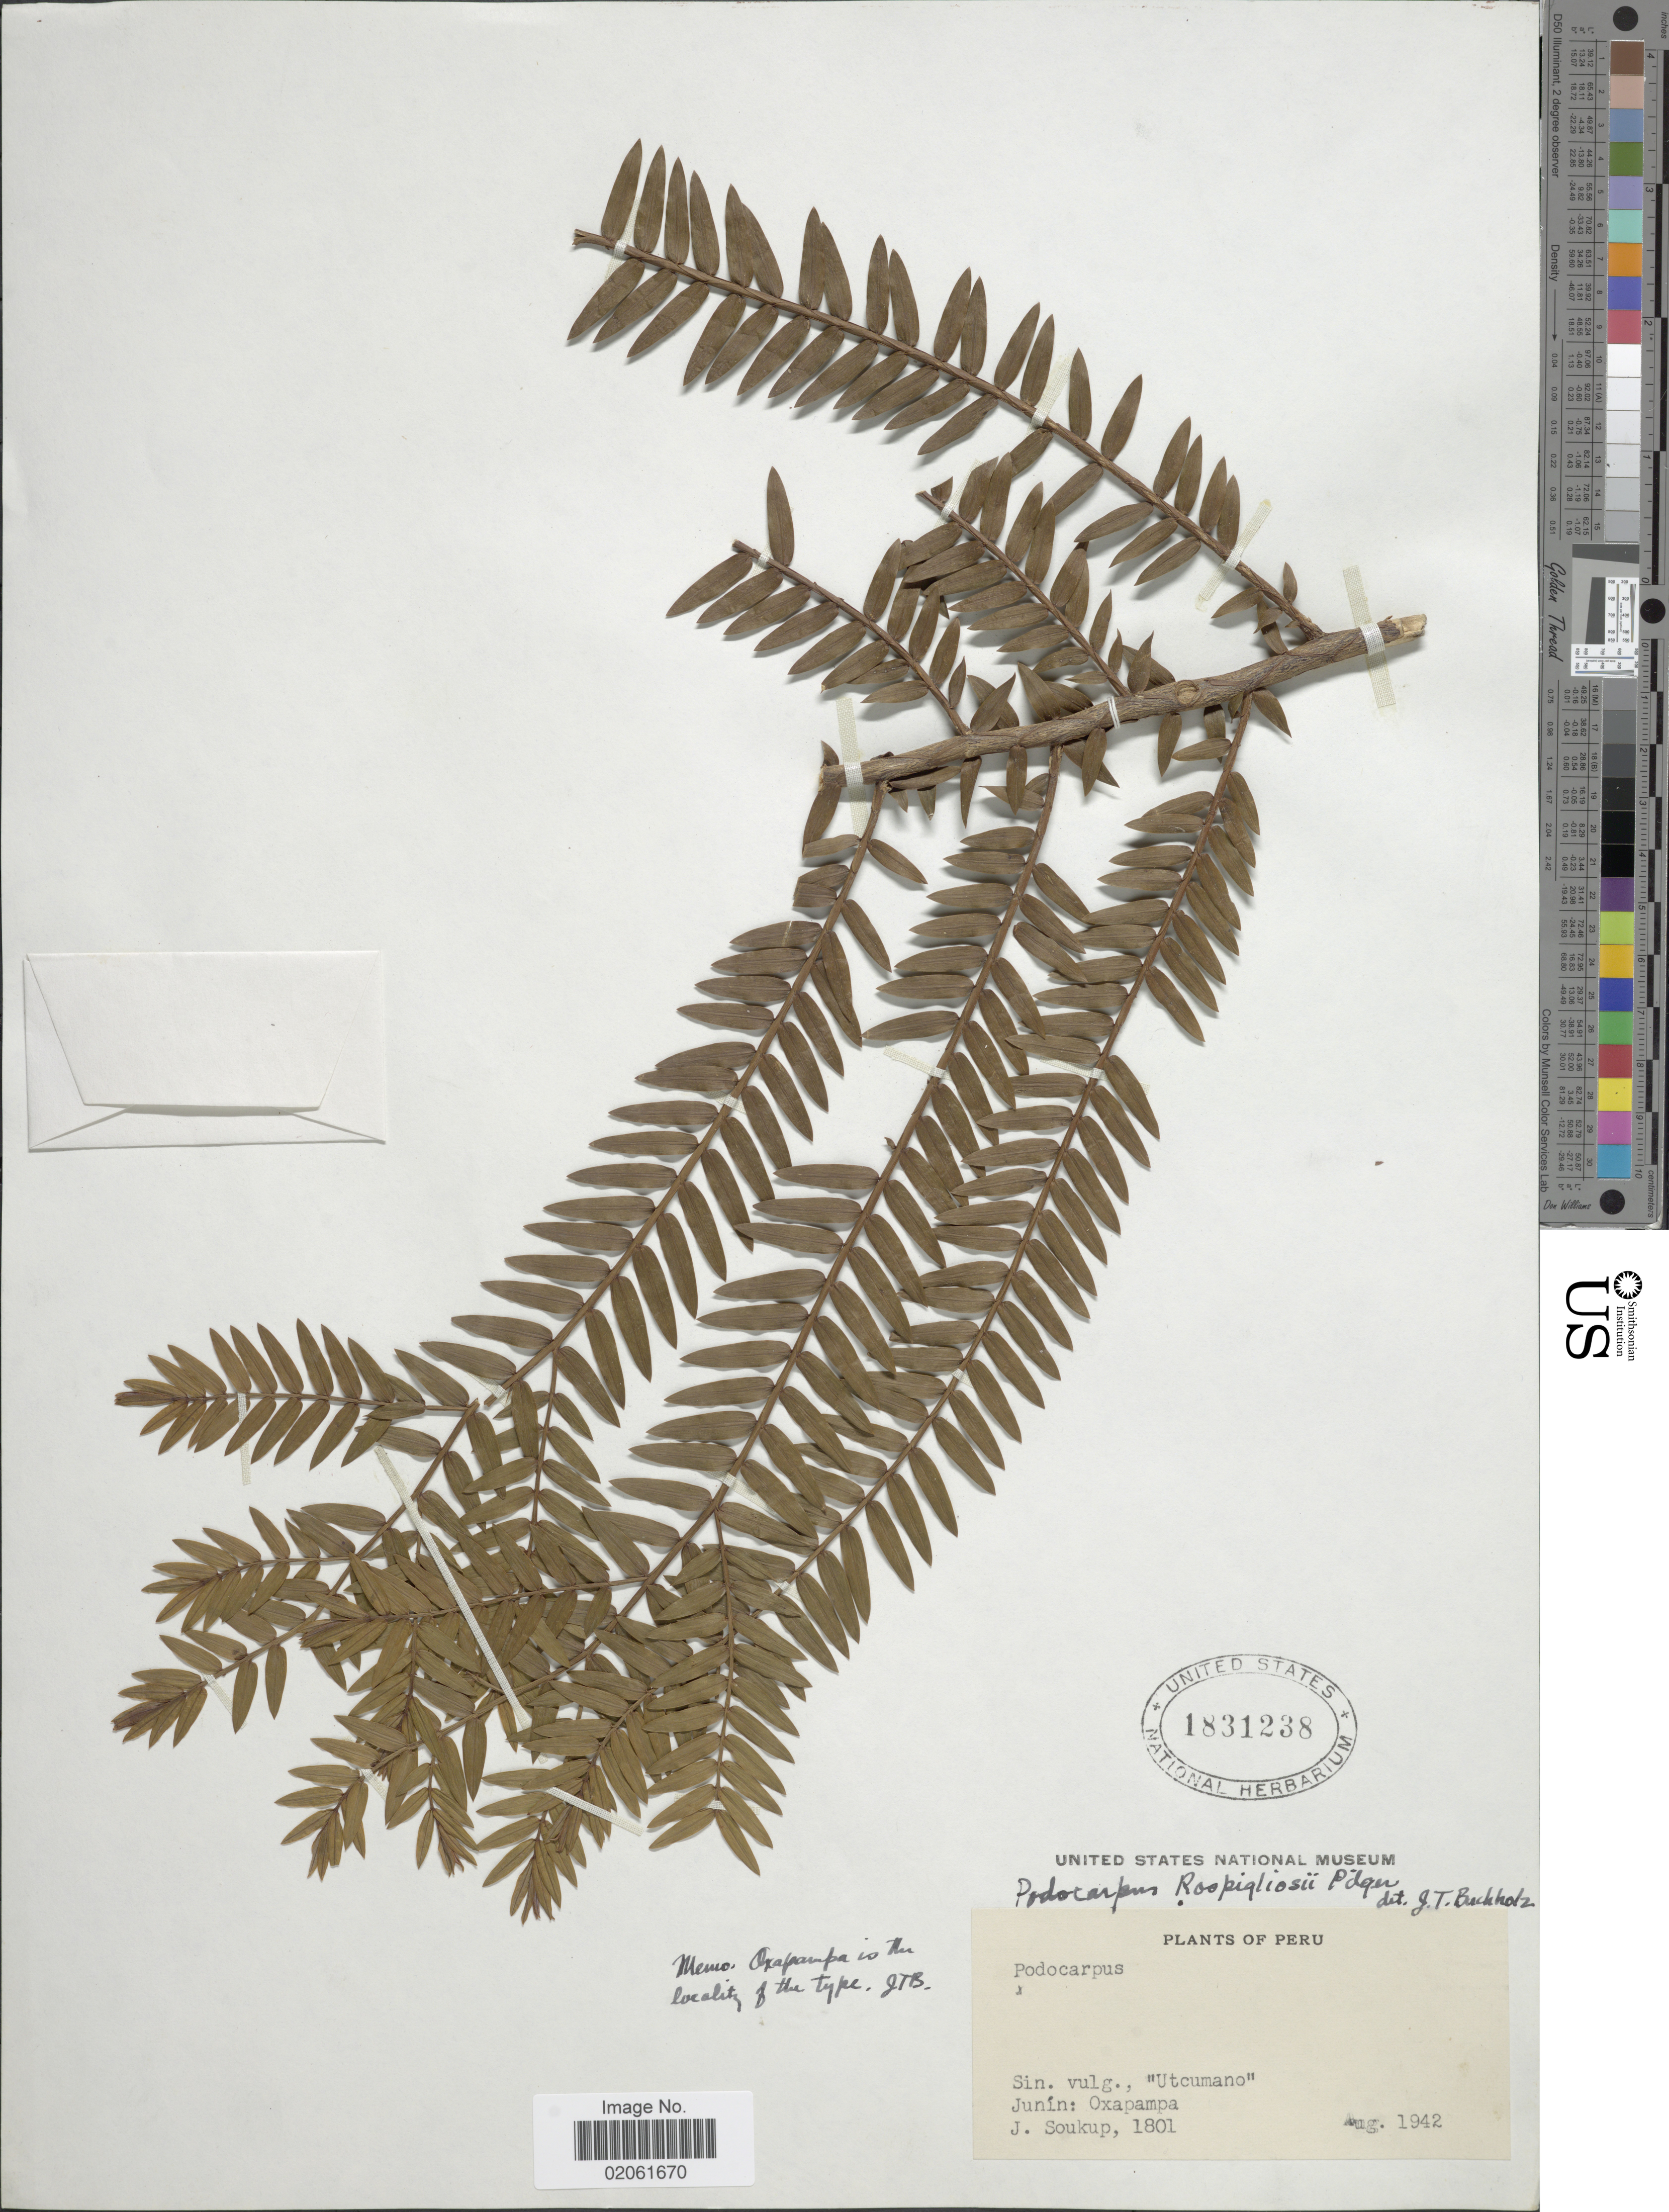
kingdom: Plantae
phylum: Tracheophyta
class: Pinopsida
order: Pinales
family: Podocarpaceae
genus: Podocarpus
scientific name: Podocarpus rospigliosii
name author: Pilg.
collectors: J. Soukup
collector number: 1801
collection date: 1942-08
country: Peru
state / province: Junín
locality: Oxapampa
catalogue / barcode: US 1831238